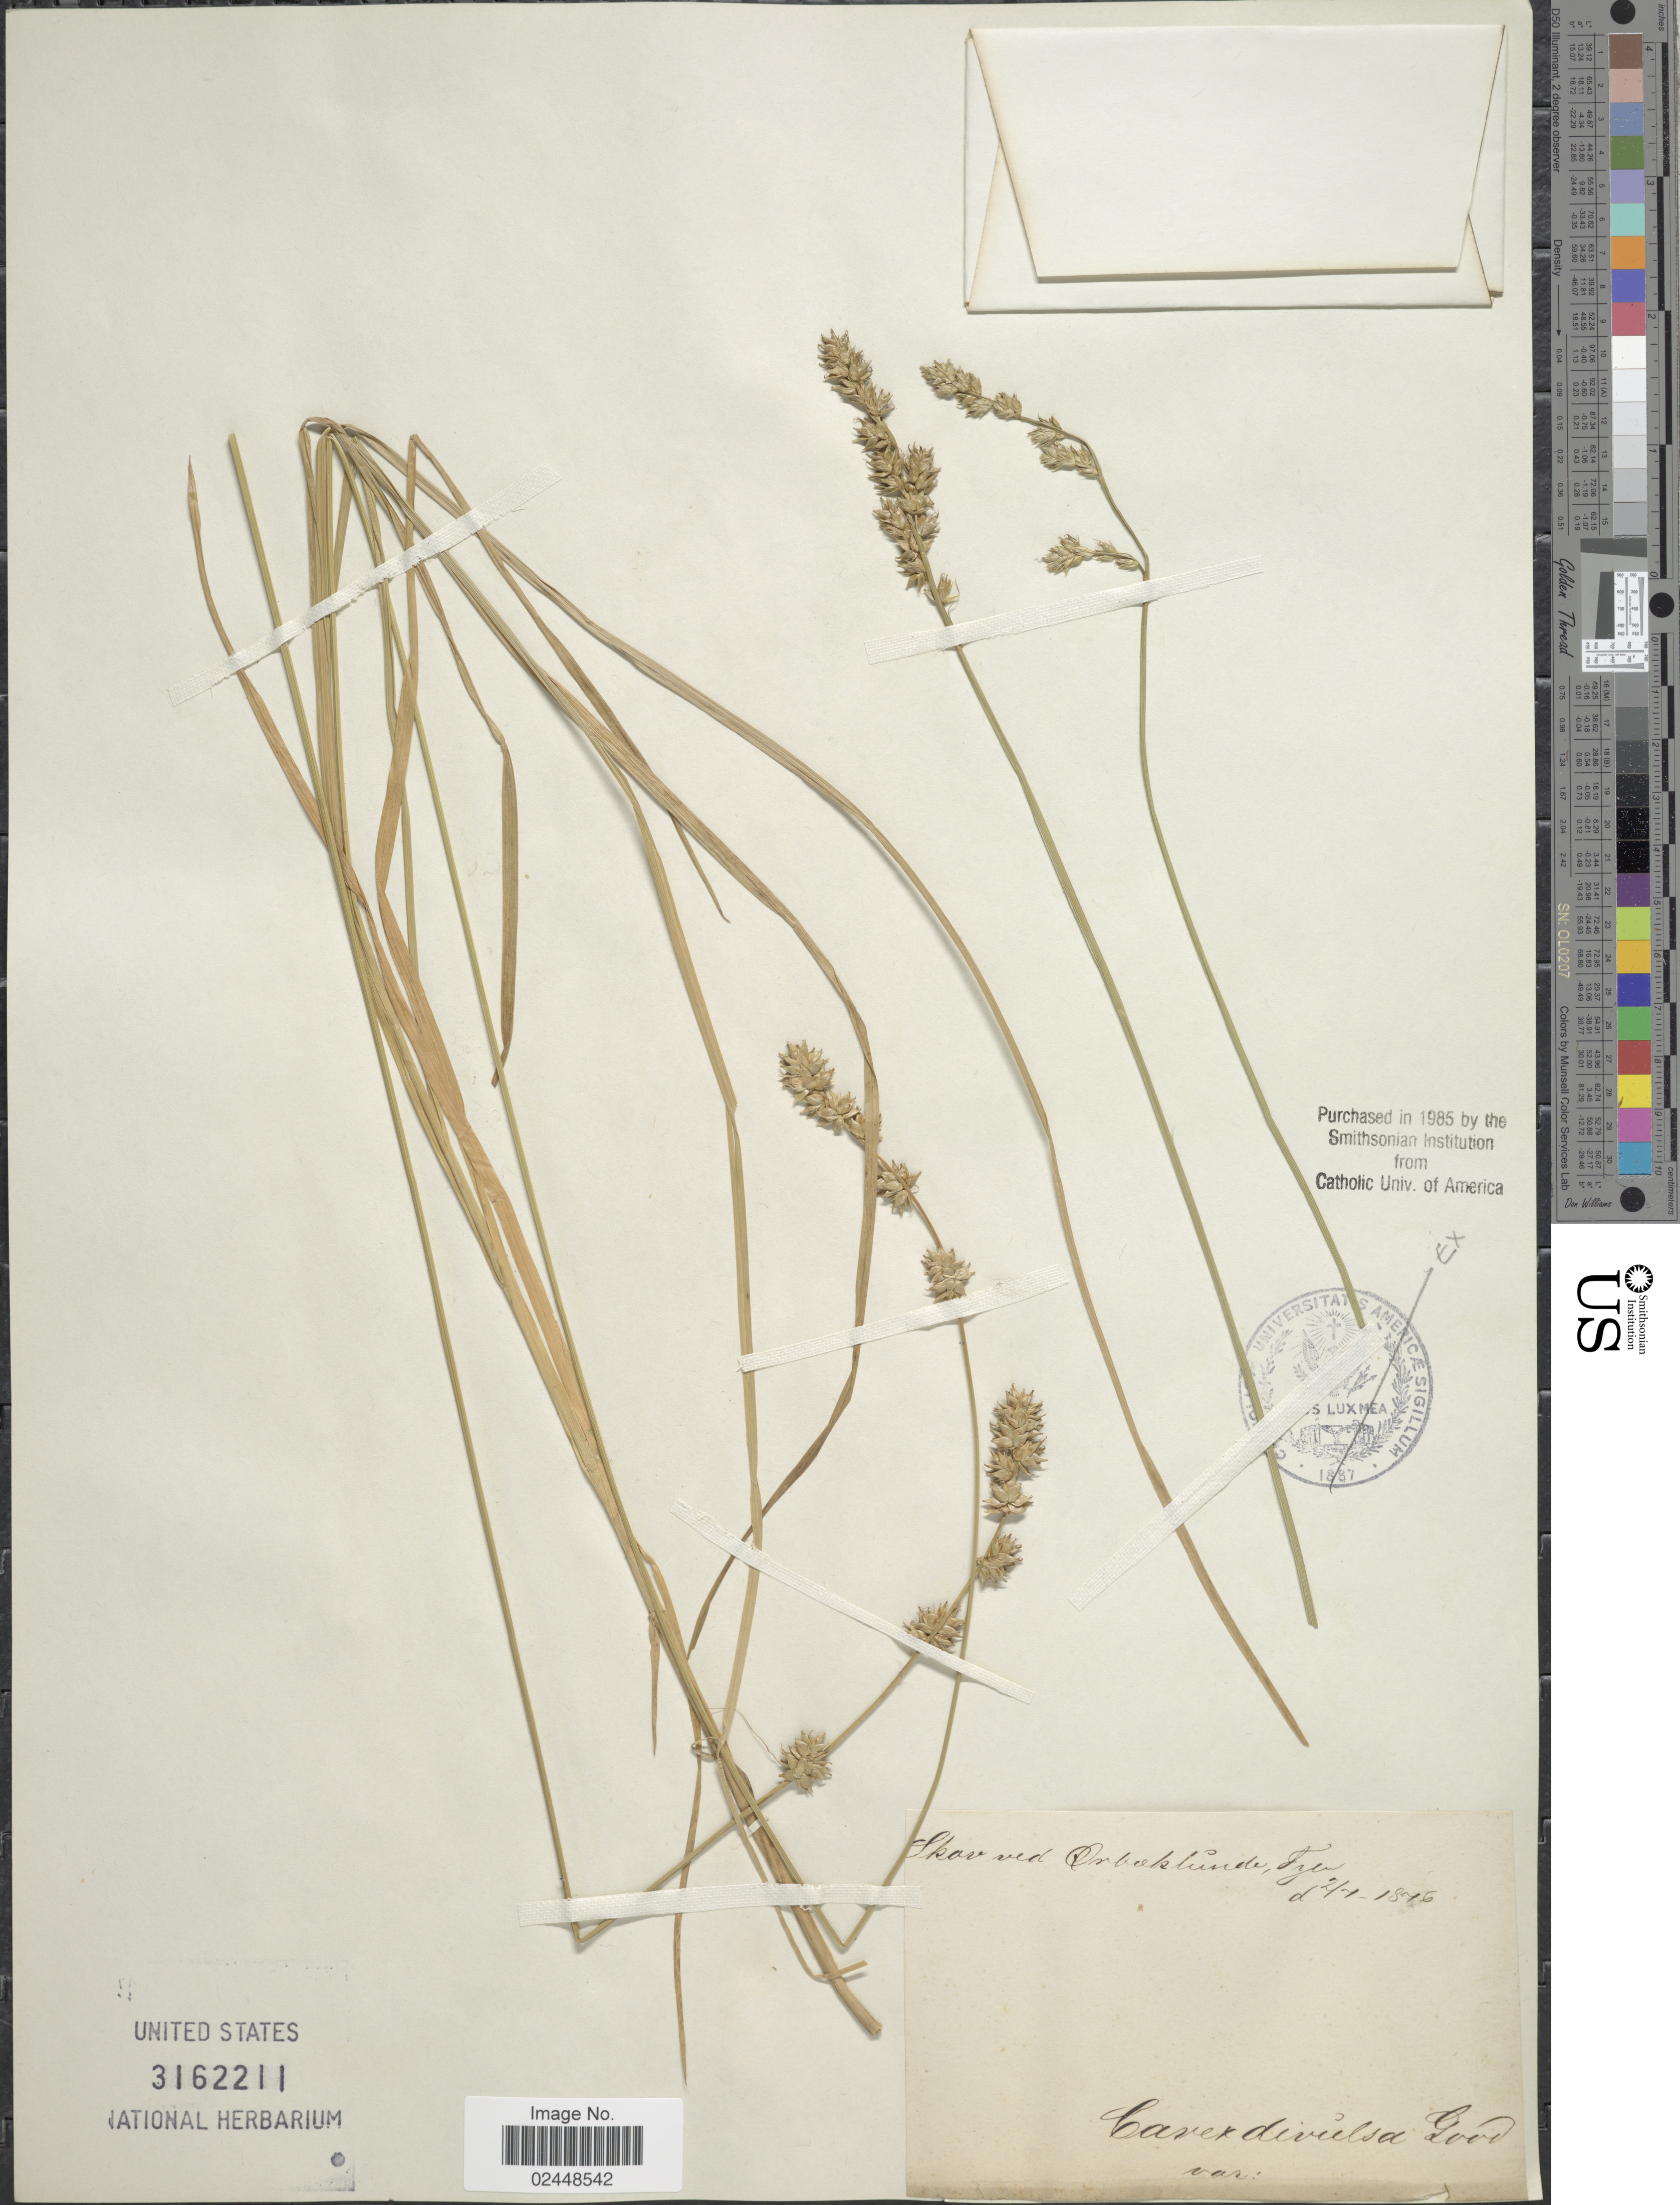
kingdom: Plantae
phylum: Tracheophyta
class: Liliopsida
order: Poales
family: Cyperaceae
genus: Carex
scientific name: Carex divulsa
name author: Stokes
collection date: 1876-07-02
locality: Skav ved Orboklunde, Tjer. [interpreted]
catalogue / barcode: US 3162211